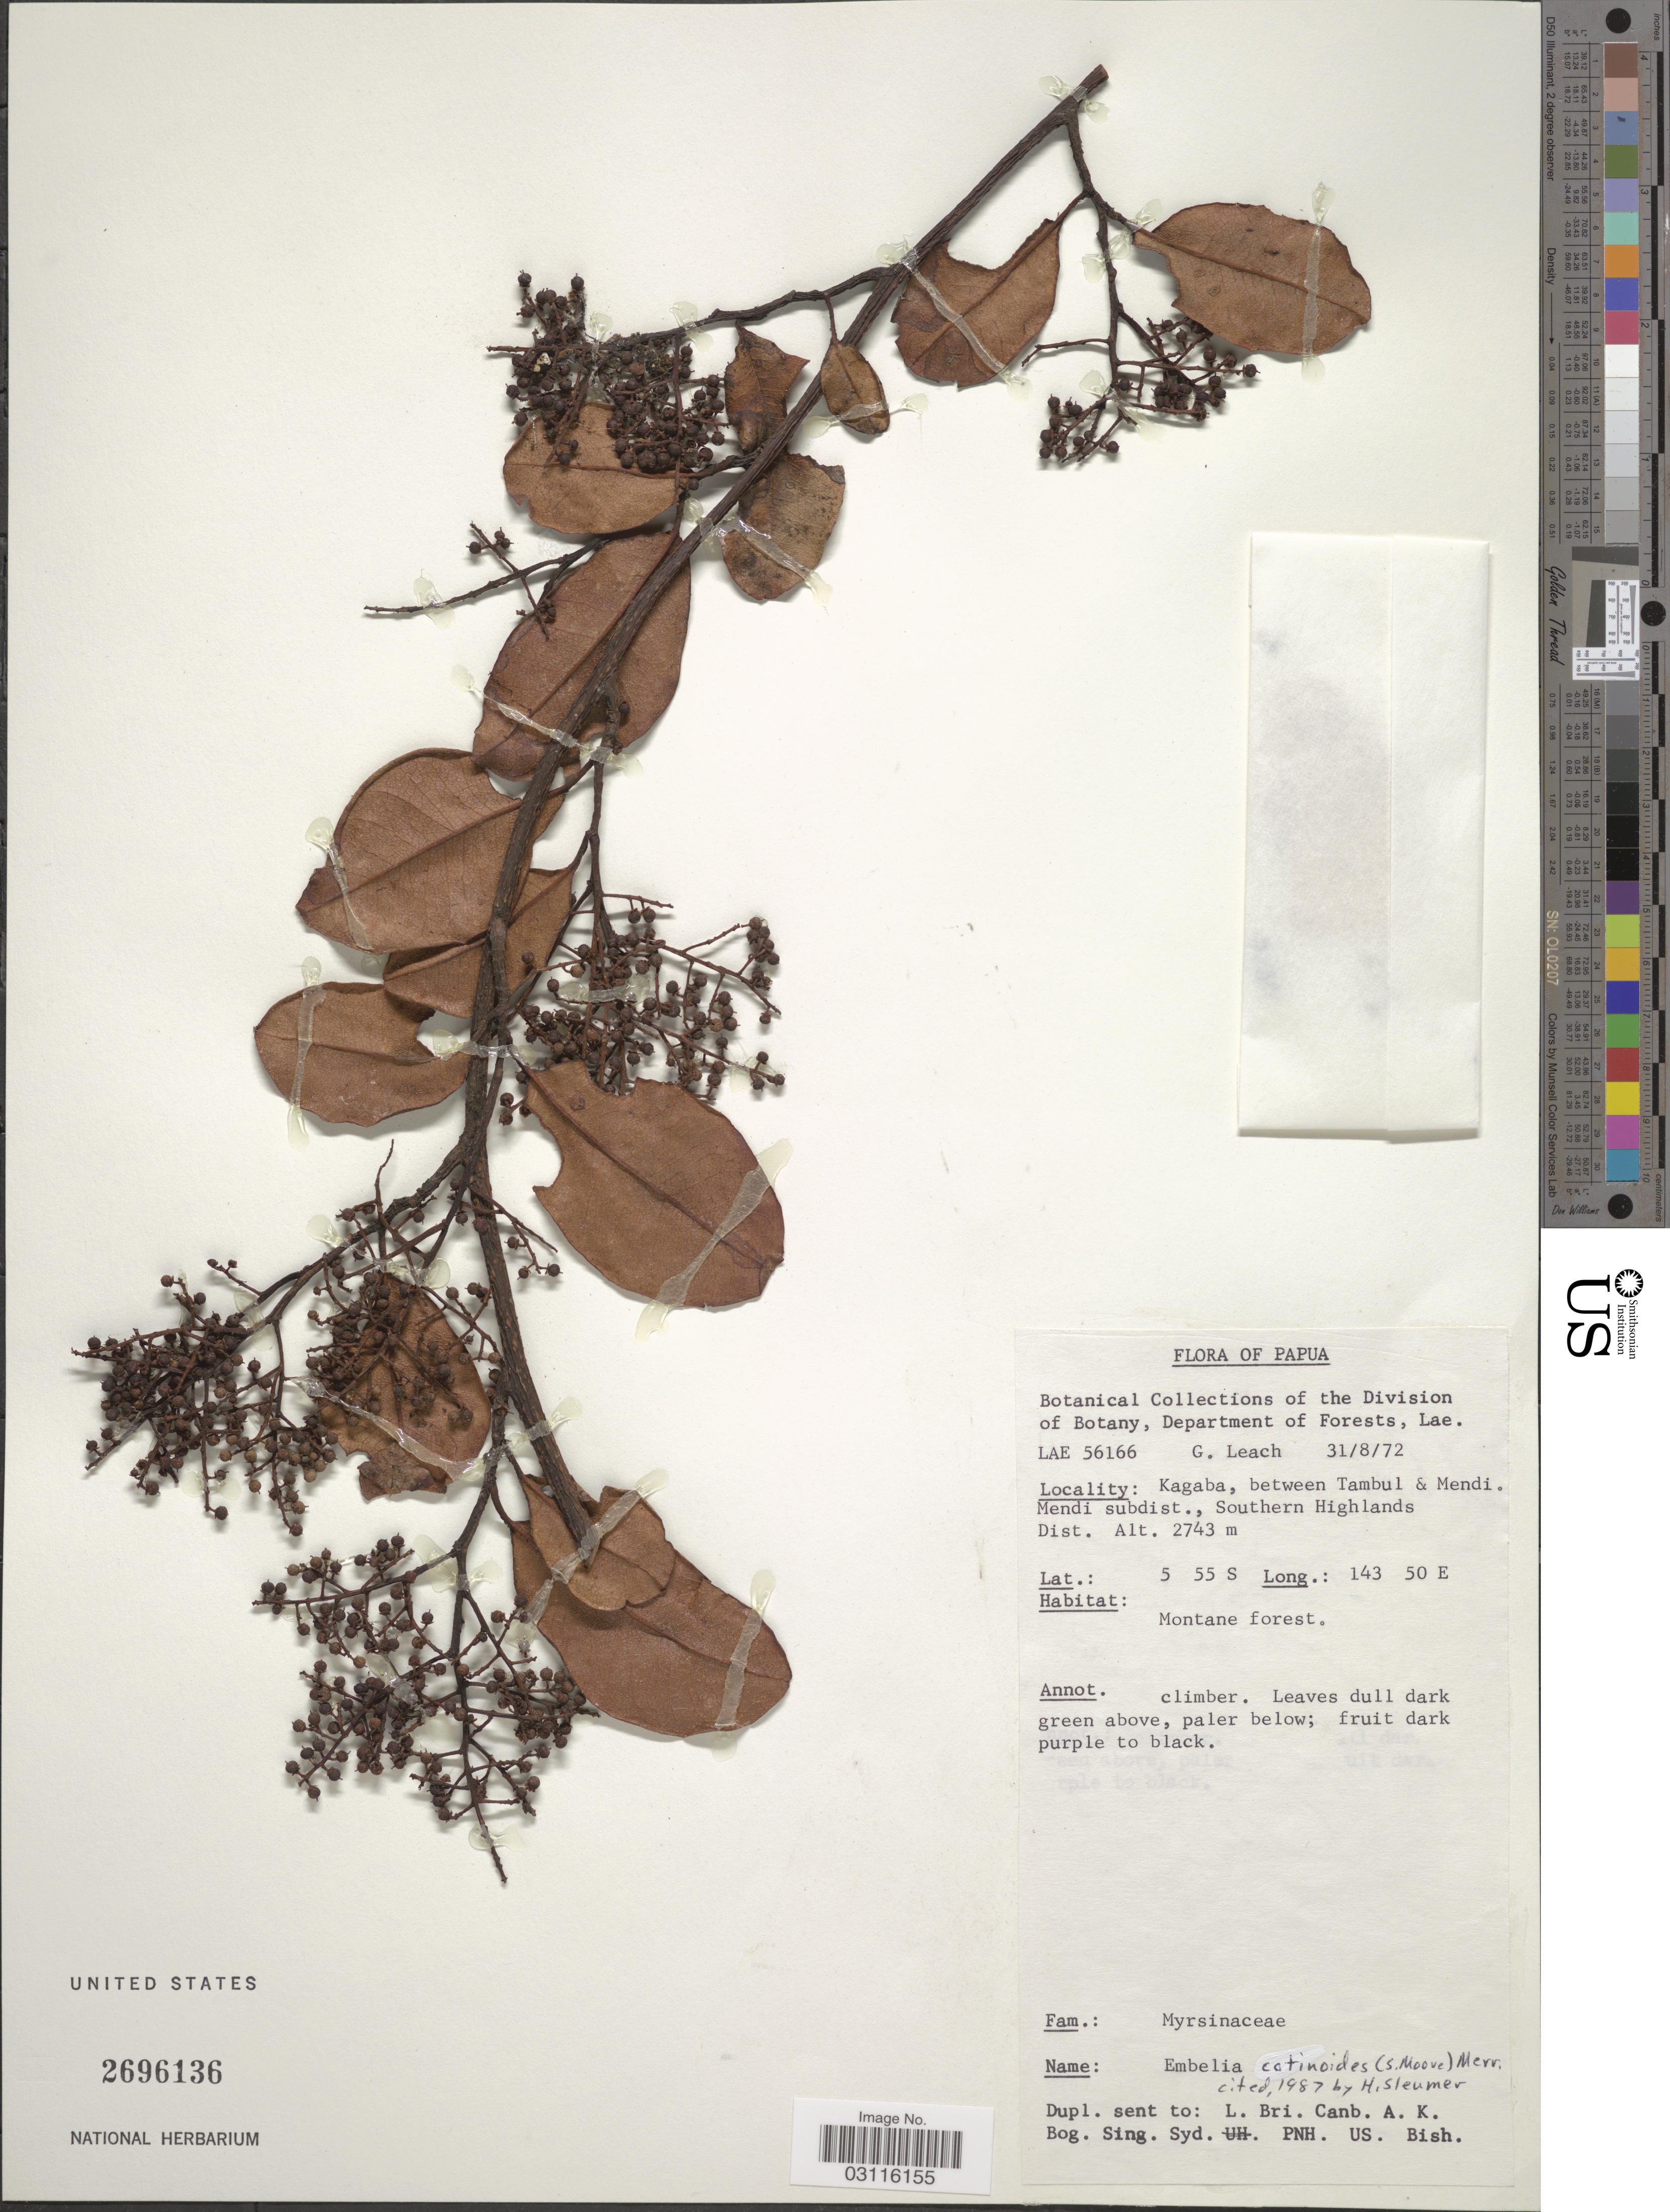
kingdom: Plantae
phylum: Tracheophyta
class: Magnoliopsida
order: Ericales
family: Primulaceae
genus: Embelia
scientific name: Embelia cotinoides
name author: (S. Moore) Merr.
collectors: G. Leach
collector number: LAE 56166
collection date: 1972-08-31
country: Papua New Guinea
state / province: Southern Highlands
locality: Papua. Kagaba, between Tambul & Mendi. Mendi subdist.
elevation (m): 2743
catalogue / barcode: US 2696136